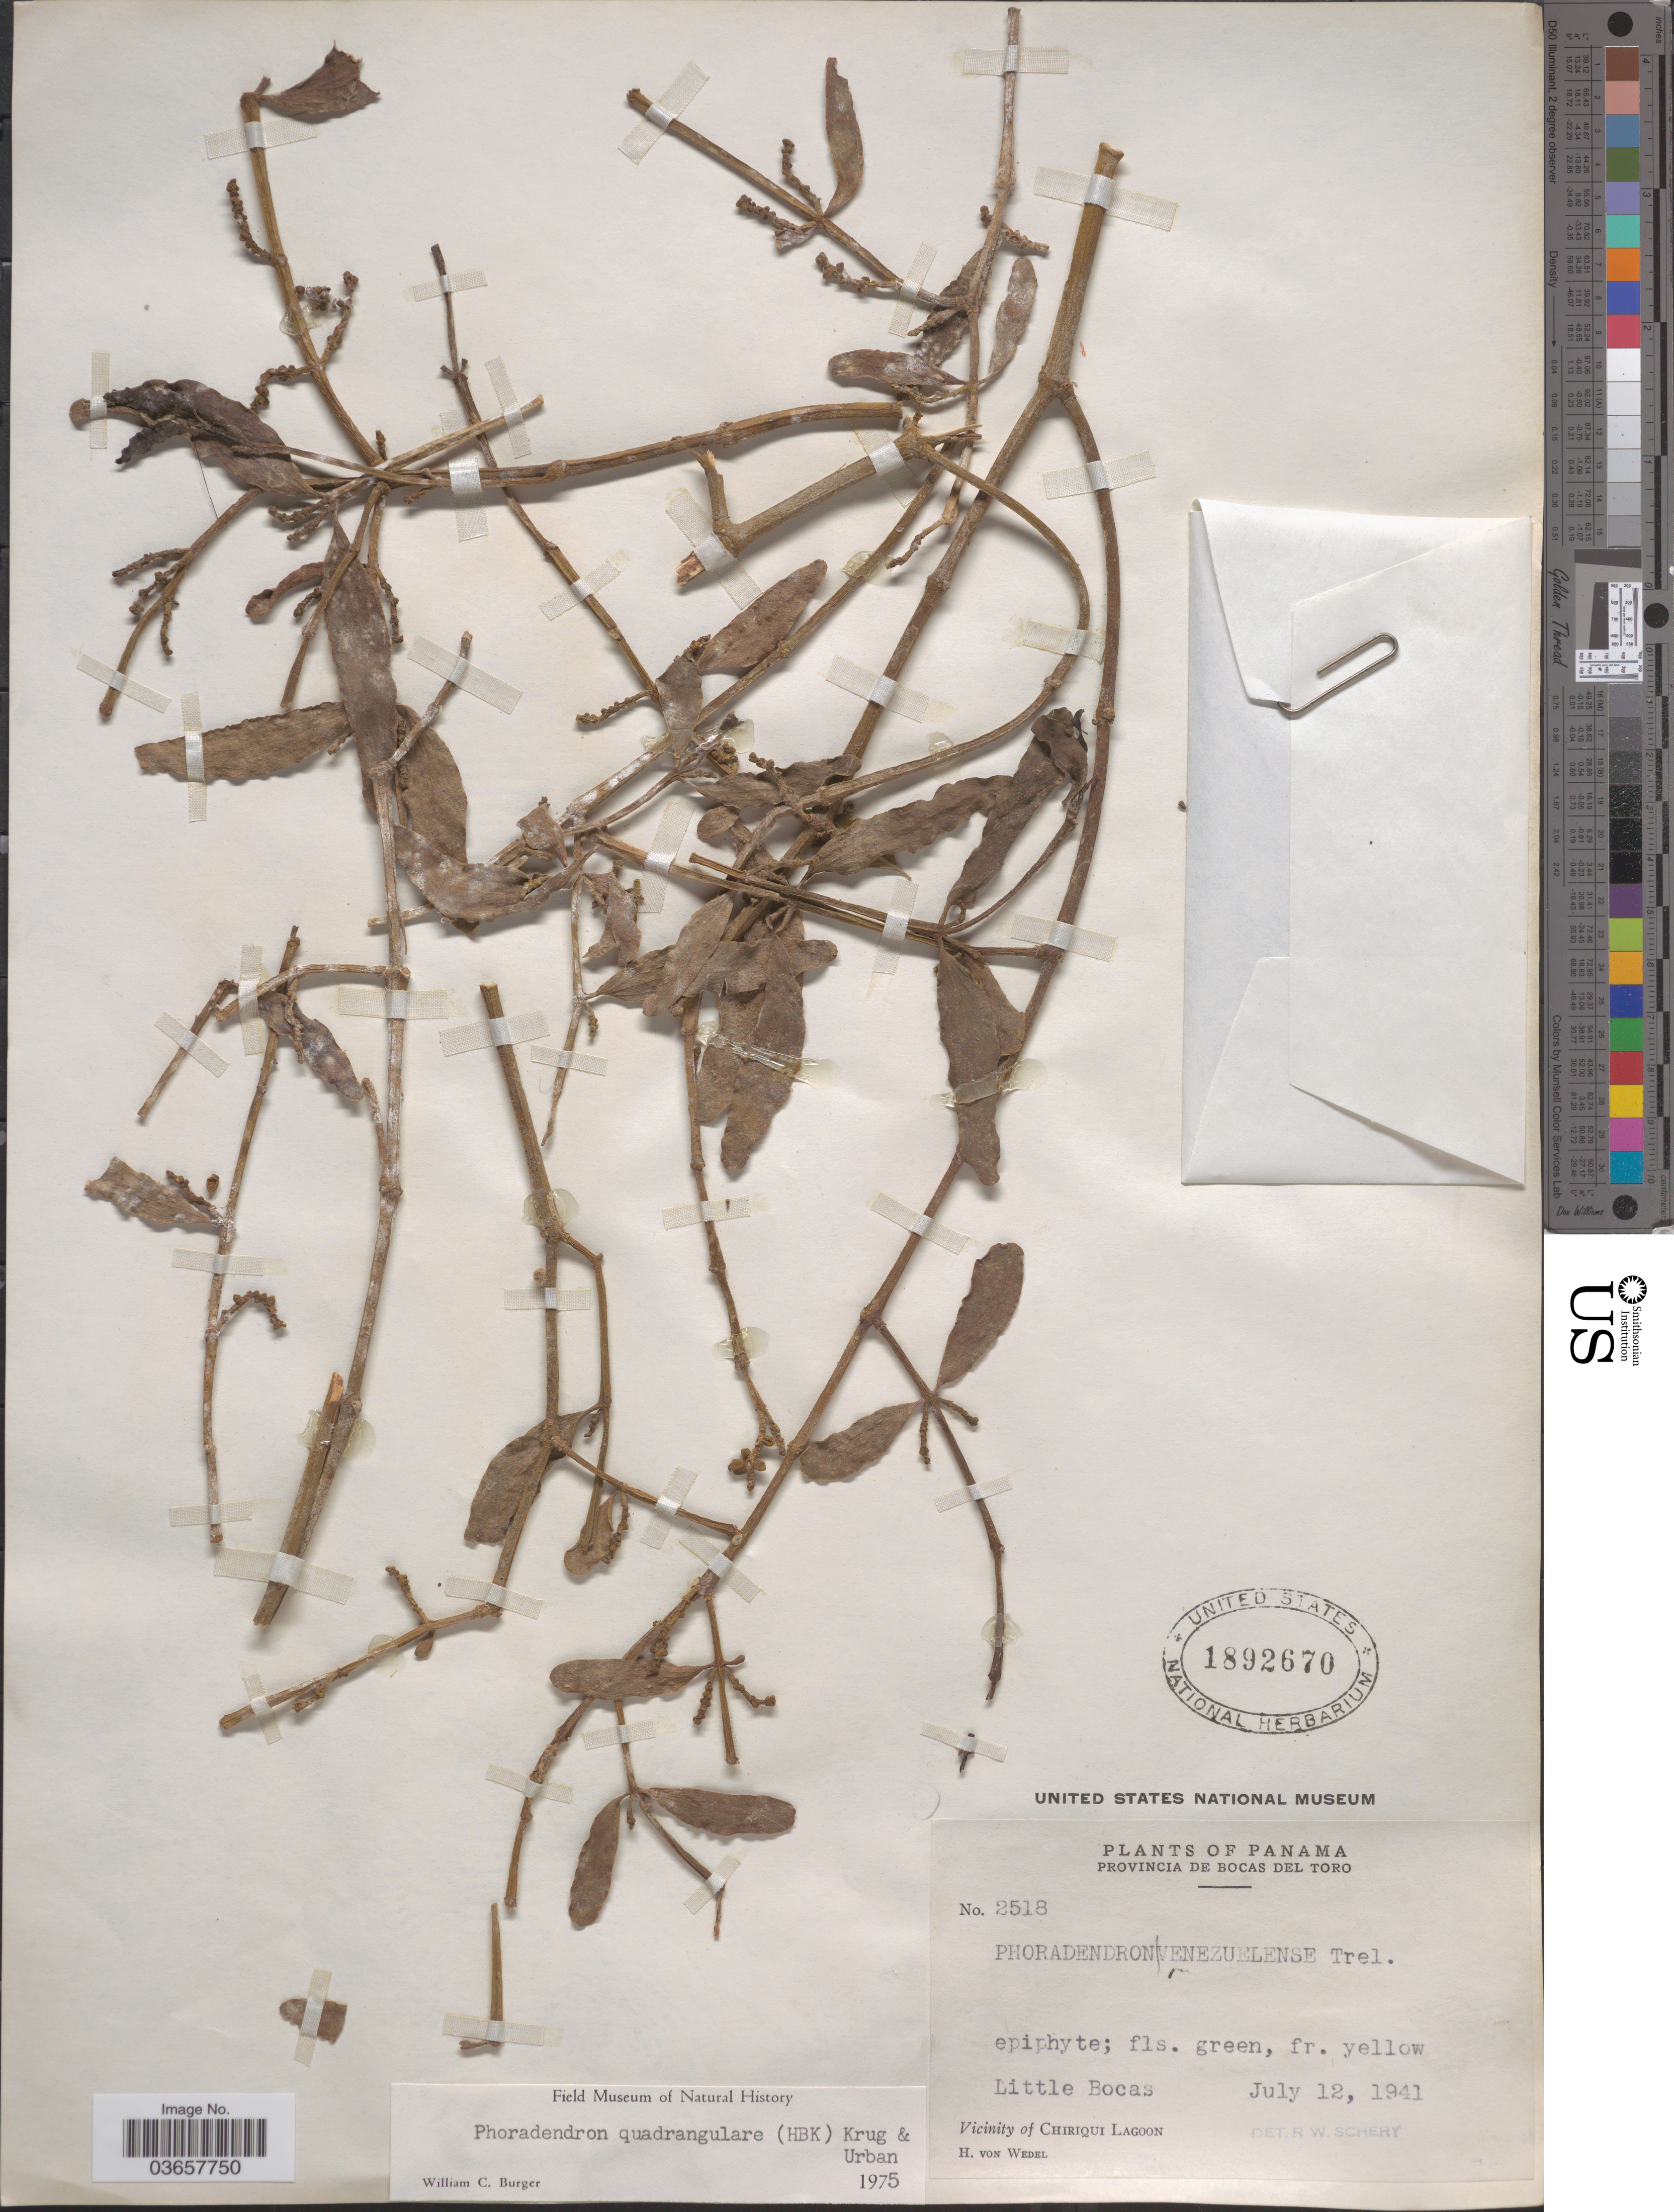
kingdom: Plantae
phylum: Tracheophyta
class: Magnoliopsida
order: Santalales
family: Viscaceae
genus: Phoradendron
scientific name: Phoradendron quadrangulare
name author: (Kunth) Griseb.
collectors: H. von Wedel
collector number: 2518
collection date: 1941-07-12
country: Panama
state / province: Bocas del Toro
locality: Little Bocas. Vicinity of Chiriqui.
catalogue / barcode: US 1892670